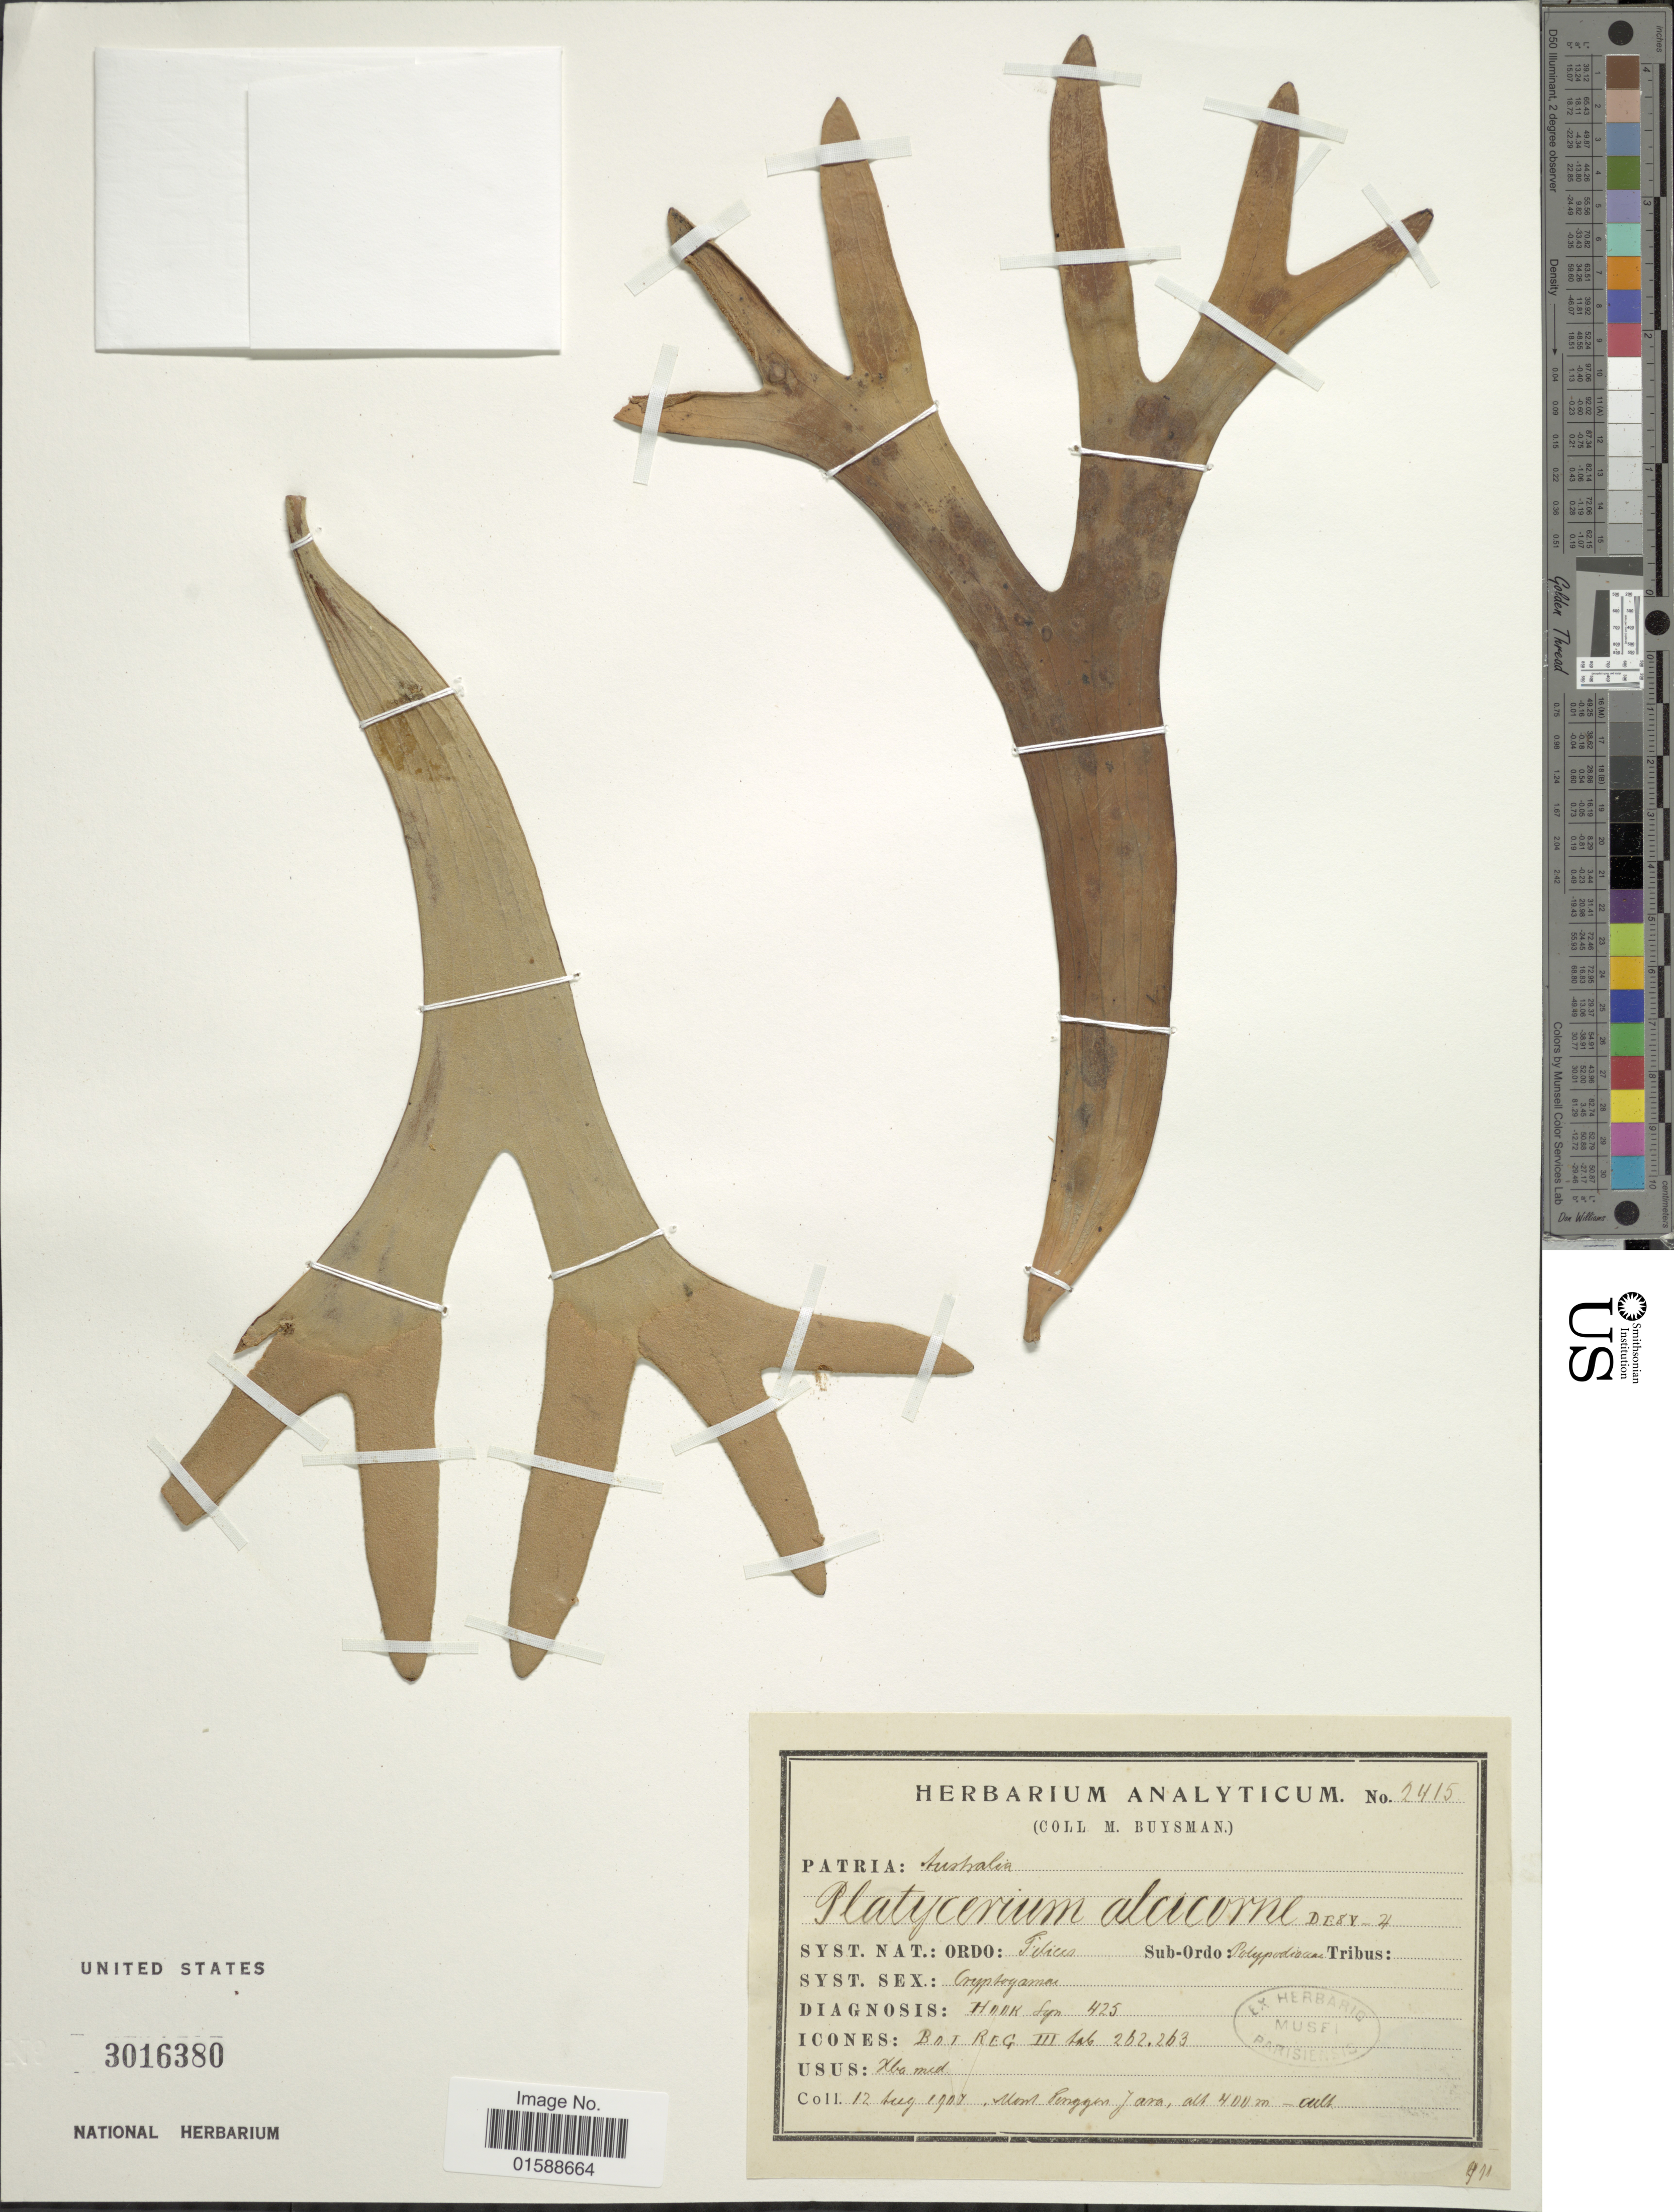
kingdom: Plantae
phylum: Tracheophyta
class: Polypodiopsida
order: Polypodiales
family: Polypodiaceae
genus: Platycerium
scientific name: Platycerium bifurcatum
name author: (Cav.) C. Chr.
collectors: M. Buysman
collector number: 2415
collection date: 1907-08-12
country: Indonesia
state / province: Java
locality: Mont Tengger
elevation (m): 400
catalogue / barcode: US 3016380